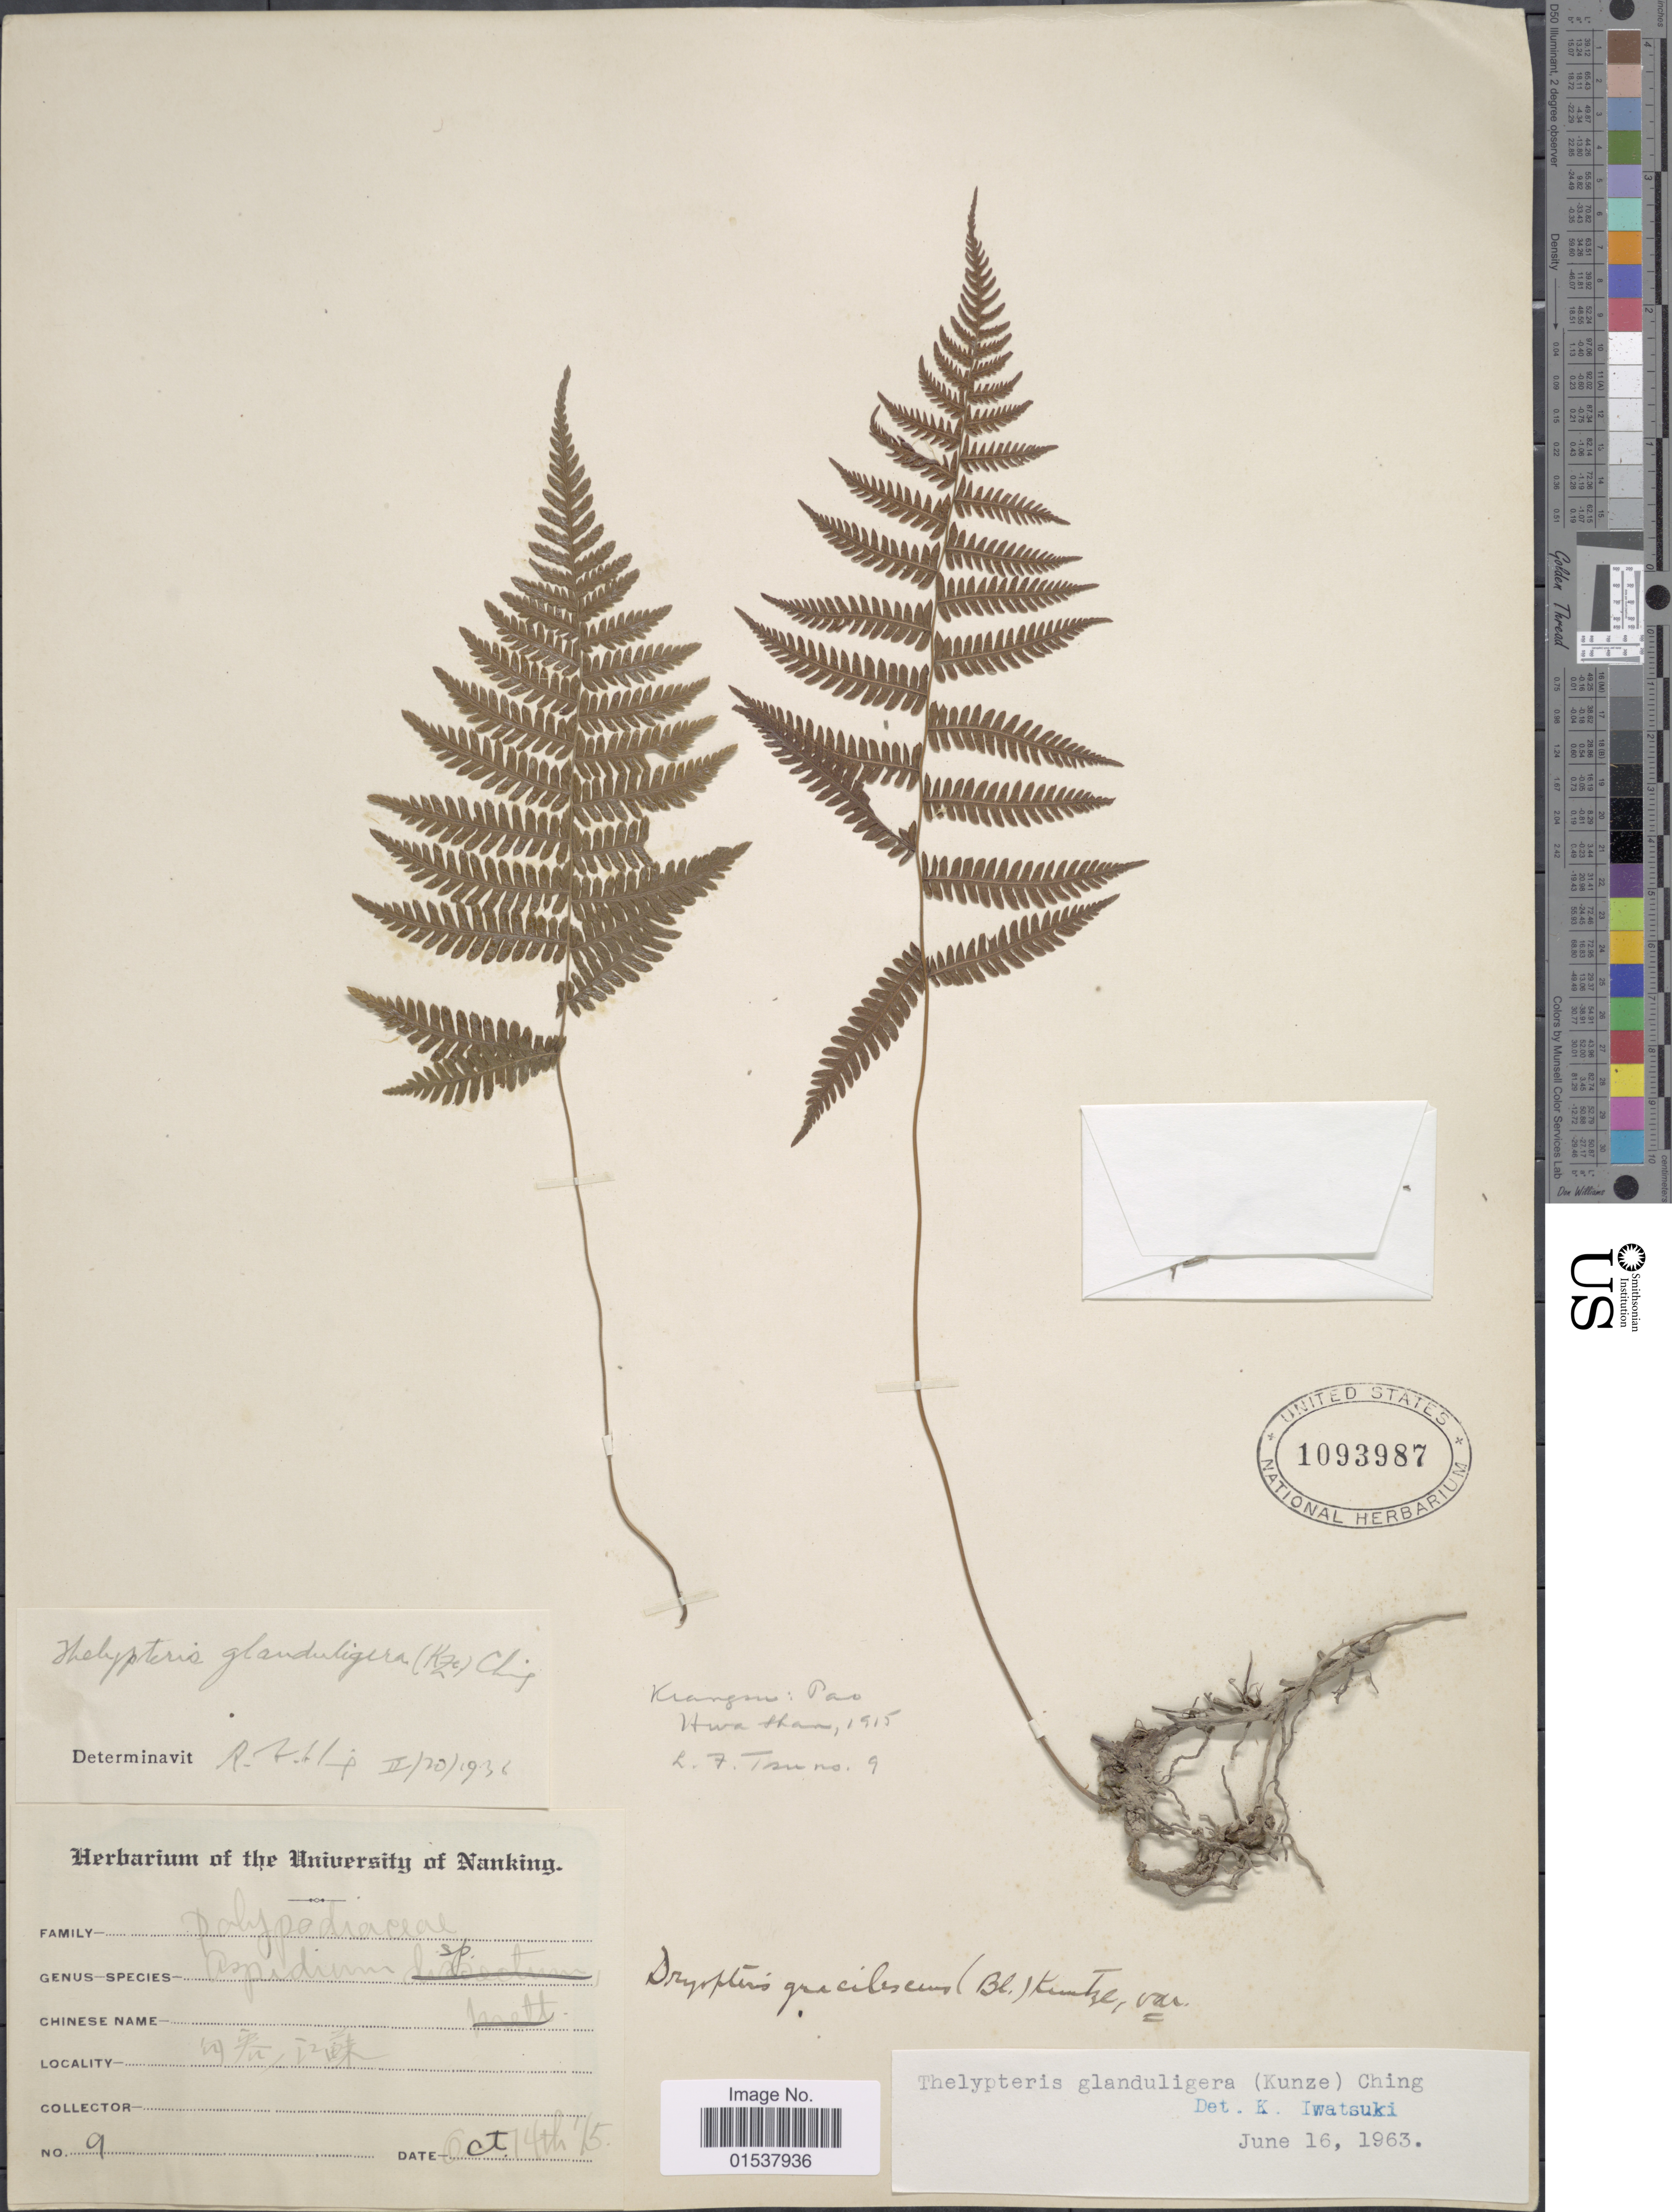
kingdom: Plantae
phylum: Tracheophyta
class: Polypodiopsida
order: Polypodiales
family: Thelypteridaceae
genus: Parathelypteris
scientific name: Parathelypteris glanduligera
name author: (Kunze) Ching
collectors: L. Tsu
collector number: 9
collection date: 1915-10-14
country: China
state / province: Jiangsu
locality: Kiangsu: Pao, Hwa Han [interpreted]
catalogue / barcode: US 1093987